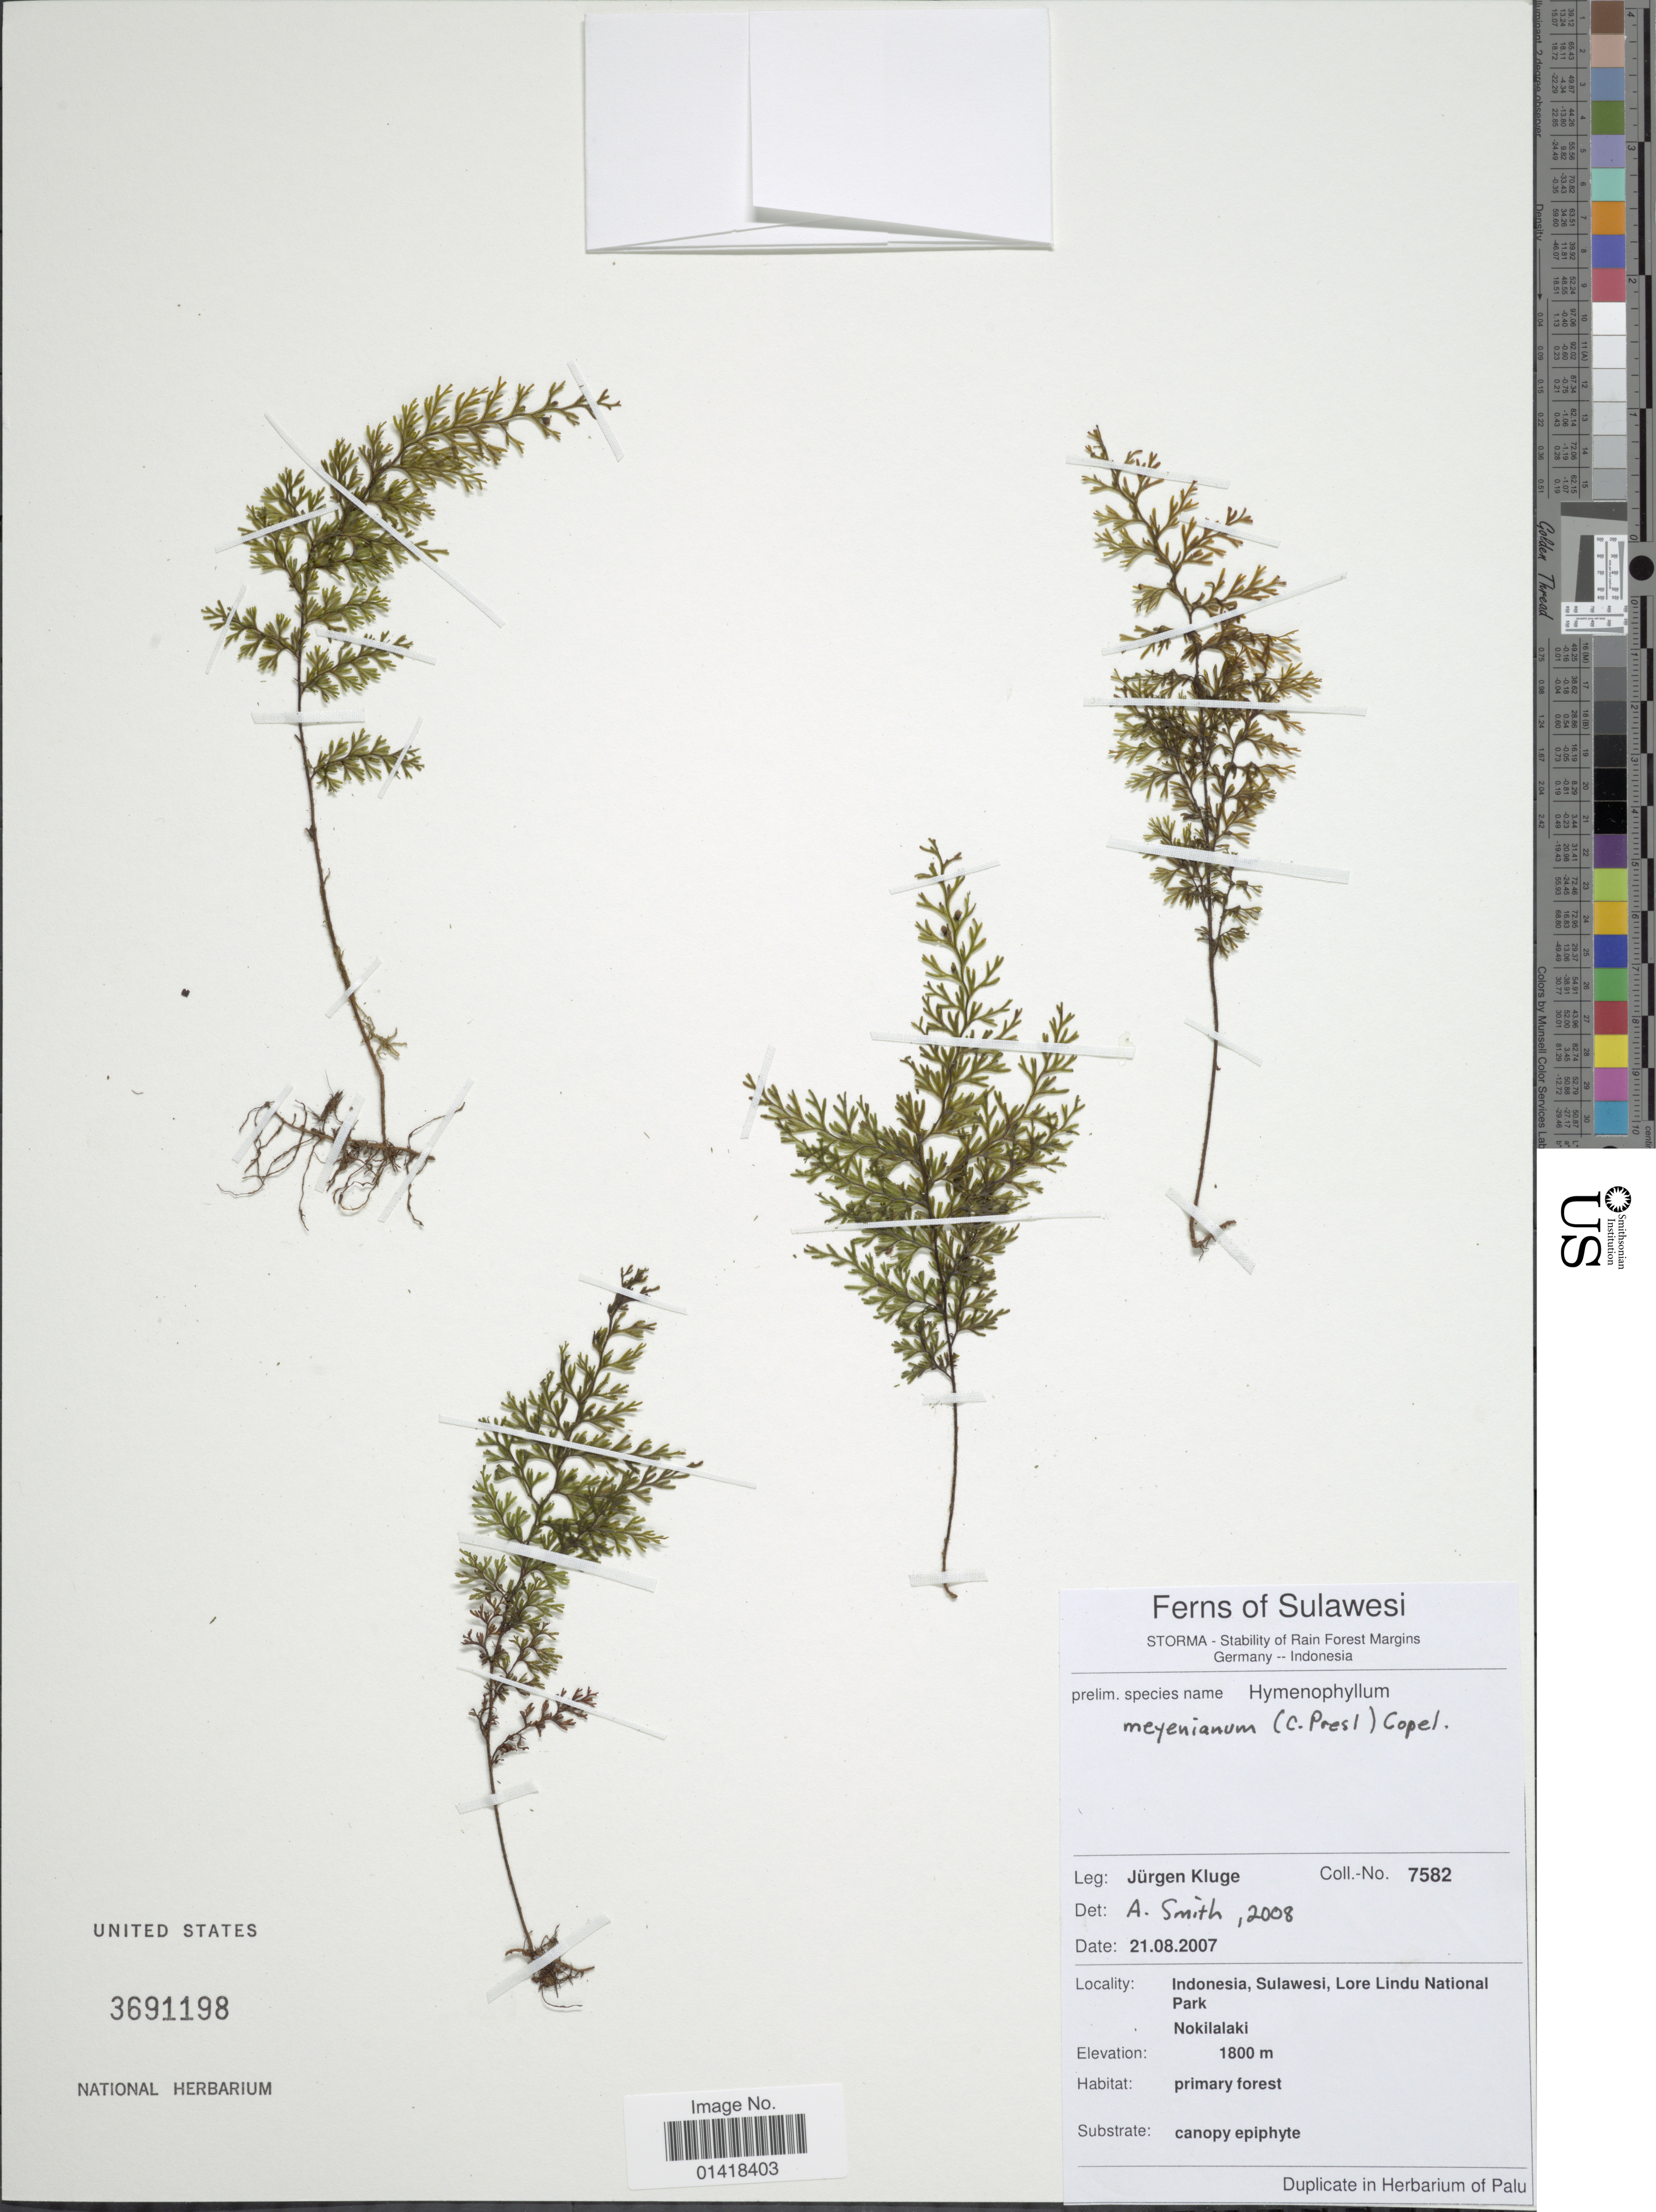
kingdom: Plantae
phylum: Tracheophyta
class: Polypodiopsida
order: Hymenophyllales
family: Hymenophyllaceae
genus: Hymenophyllum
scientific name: Hymenophyllum meyenianum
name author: (C. Presl) Copel.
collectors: J. Kluge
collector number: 7582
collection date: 2007-08-21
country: Indonesia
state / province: Sulawesi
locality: Indonesia, Sulawesi, Lore Lindu National Park. Nokilalaki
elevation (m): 1800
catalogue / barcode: US 3691198